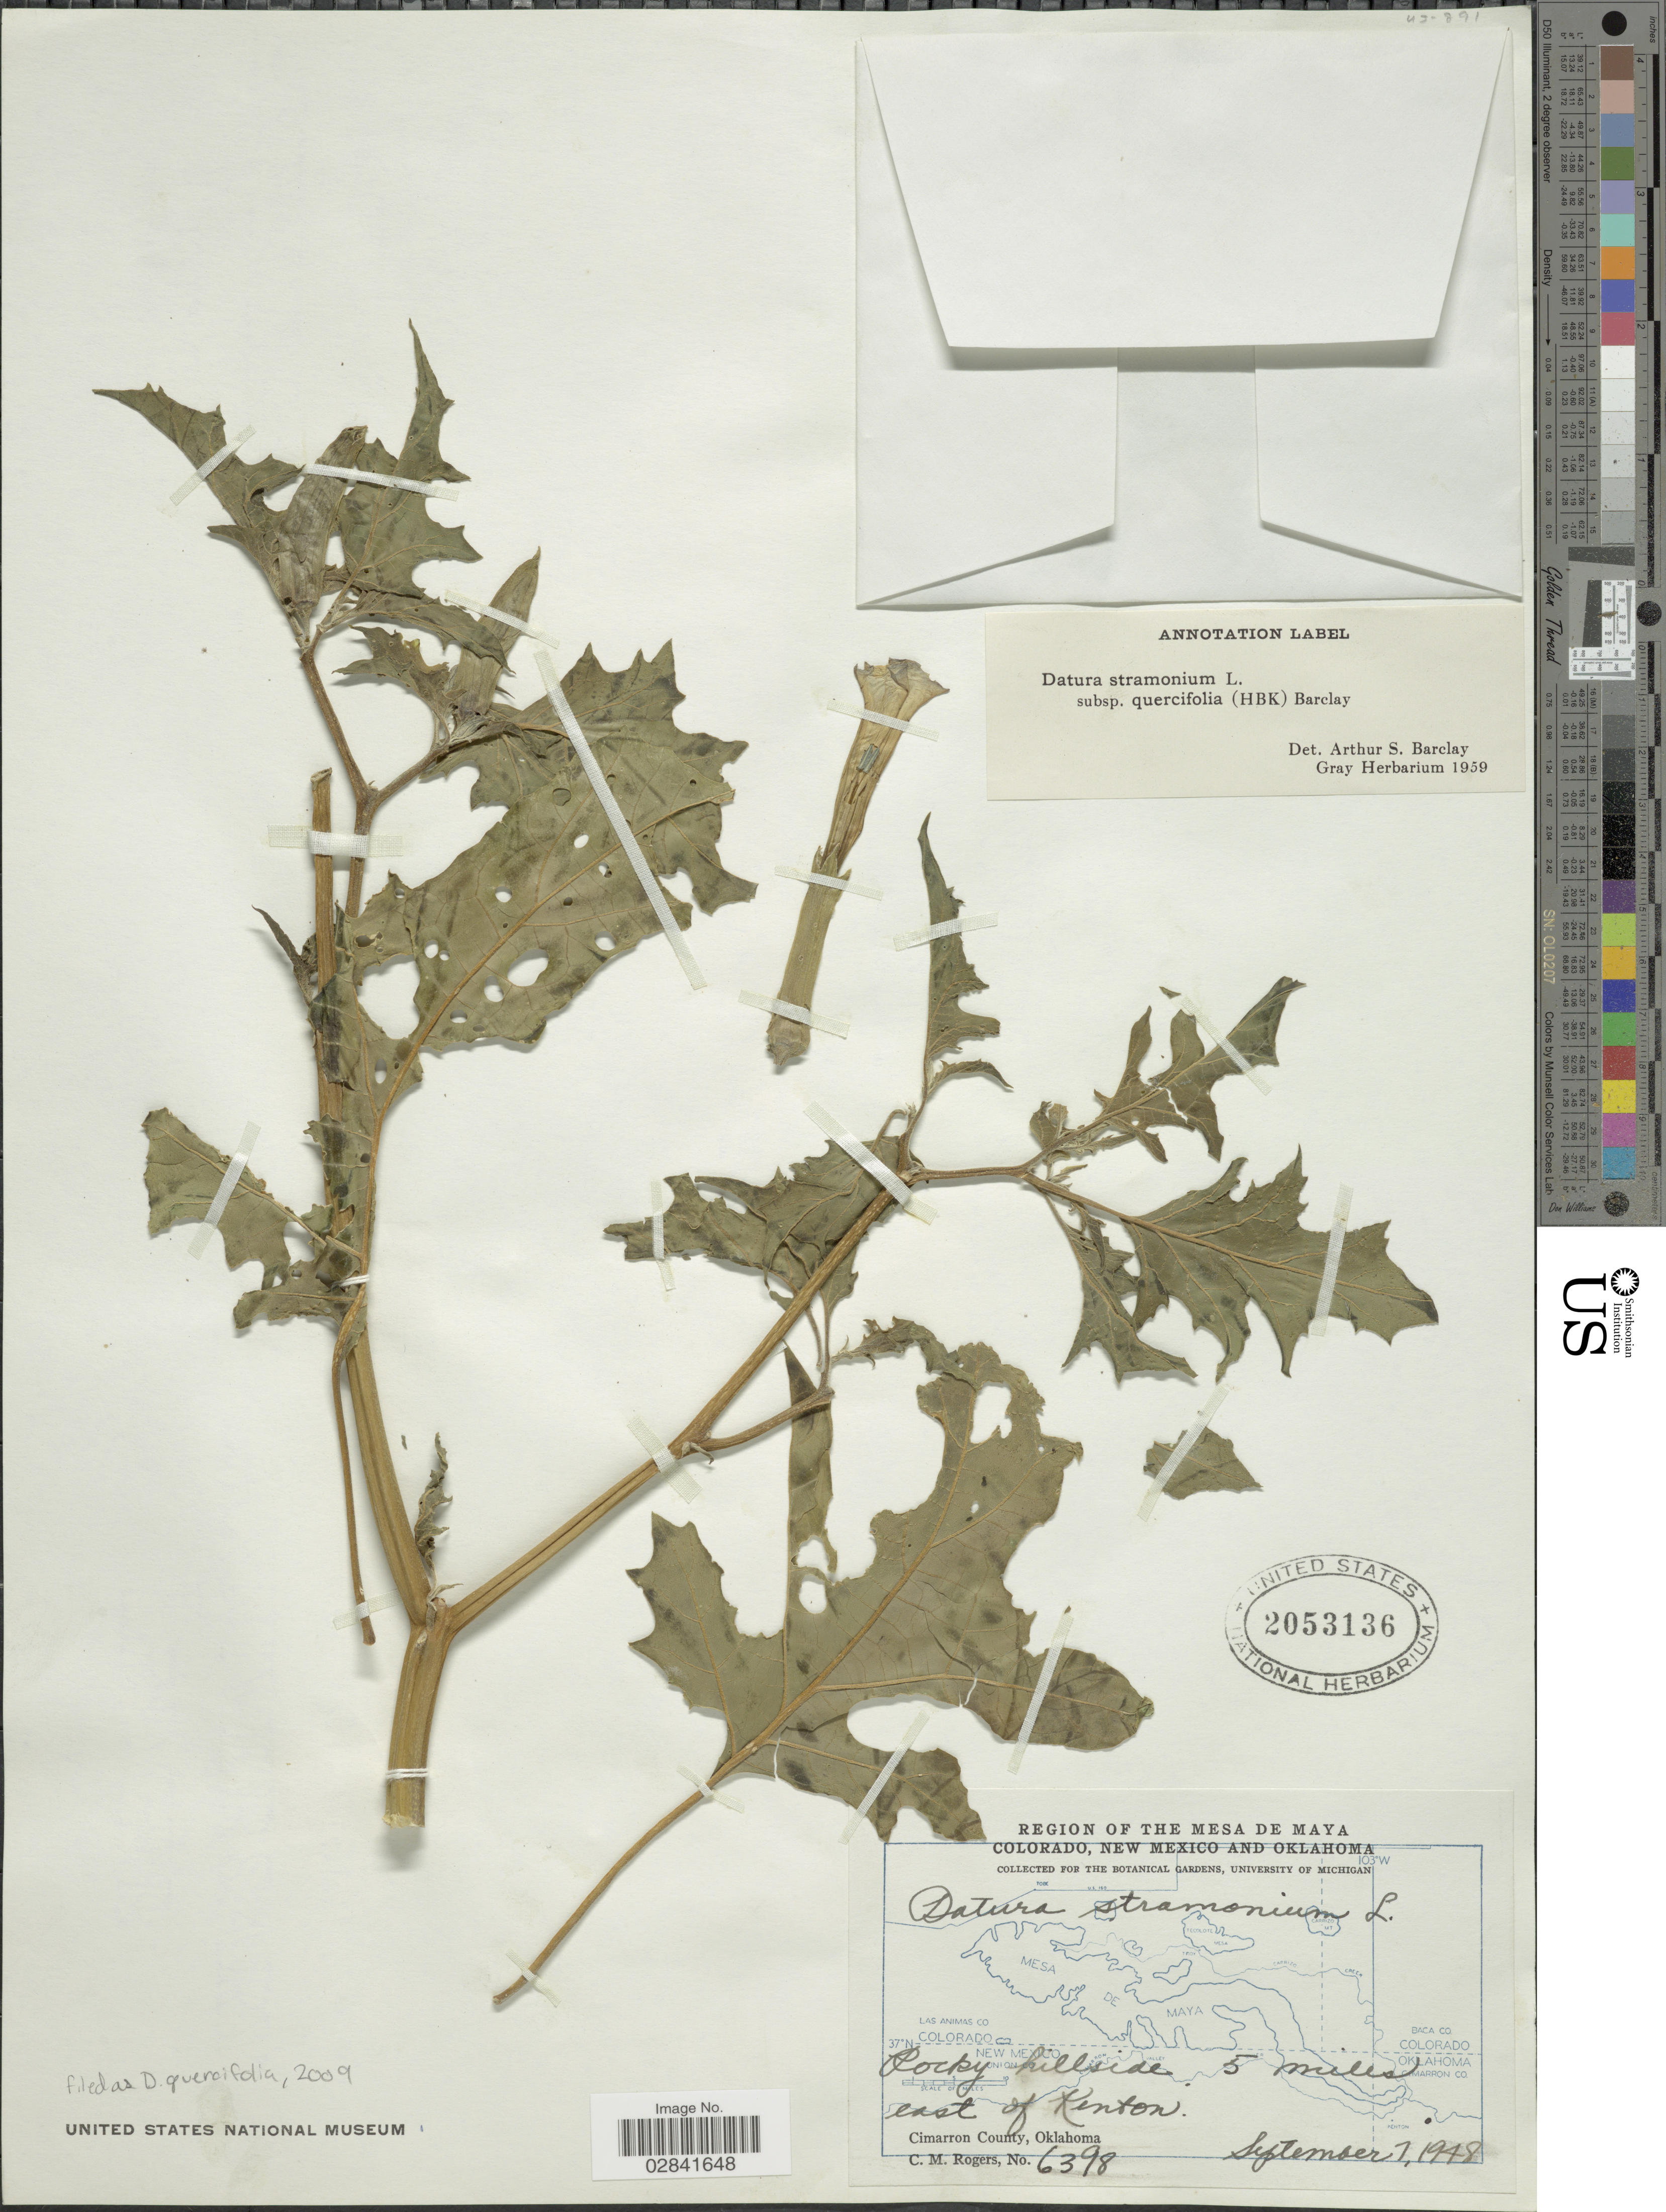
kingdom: Plantae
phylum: Tracheophyta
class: Magnoliopsida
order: Solanales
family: Solanaceae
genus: Datura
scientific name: Datura quercifolia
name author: Kunth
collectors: C. M. Rogers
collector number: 6389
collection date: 1948-09-07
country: United States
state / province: Oklahoma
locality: Region of the Mesa de Maya. 5 miles east of Kenton. Cimarron County.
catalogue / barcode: US 2053136